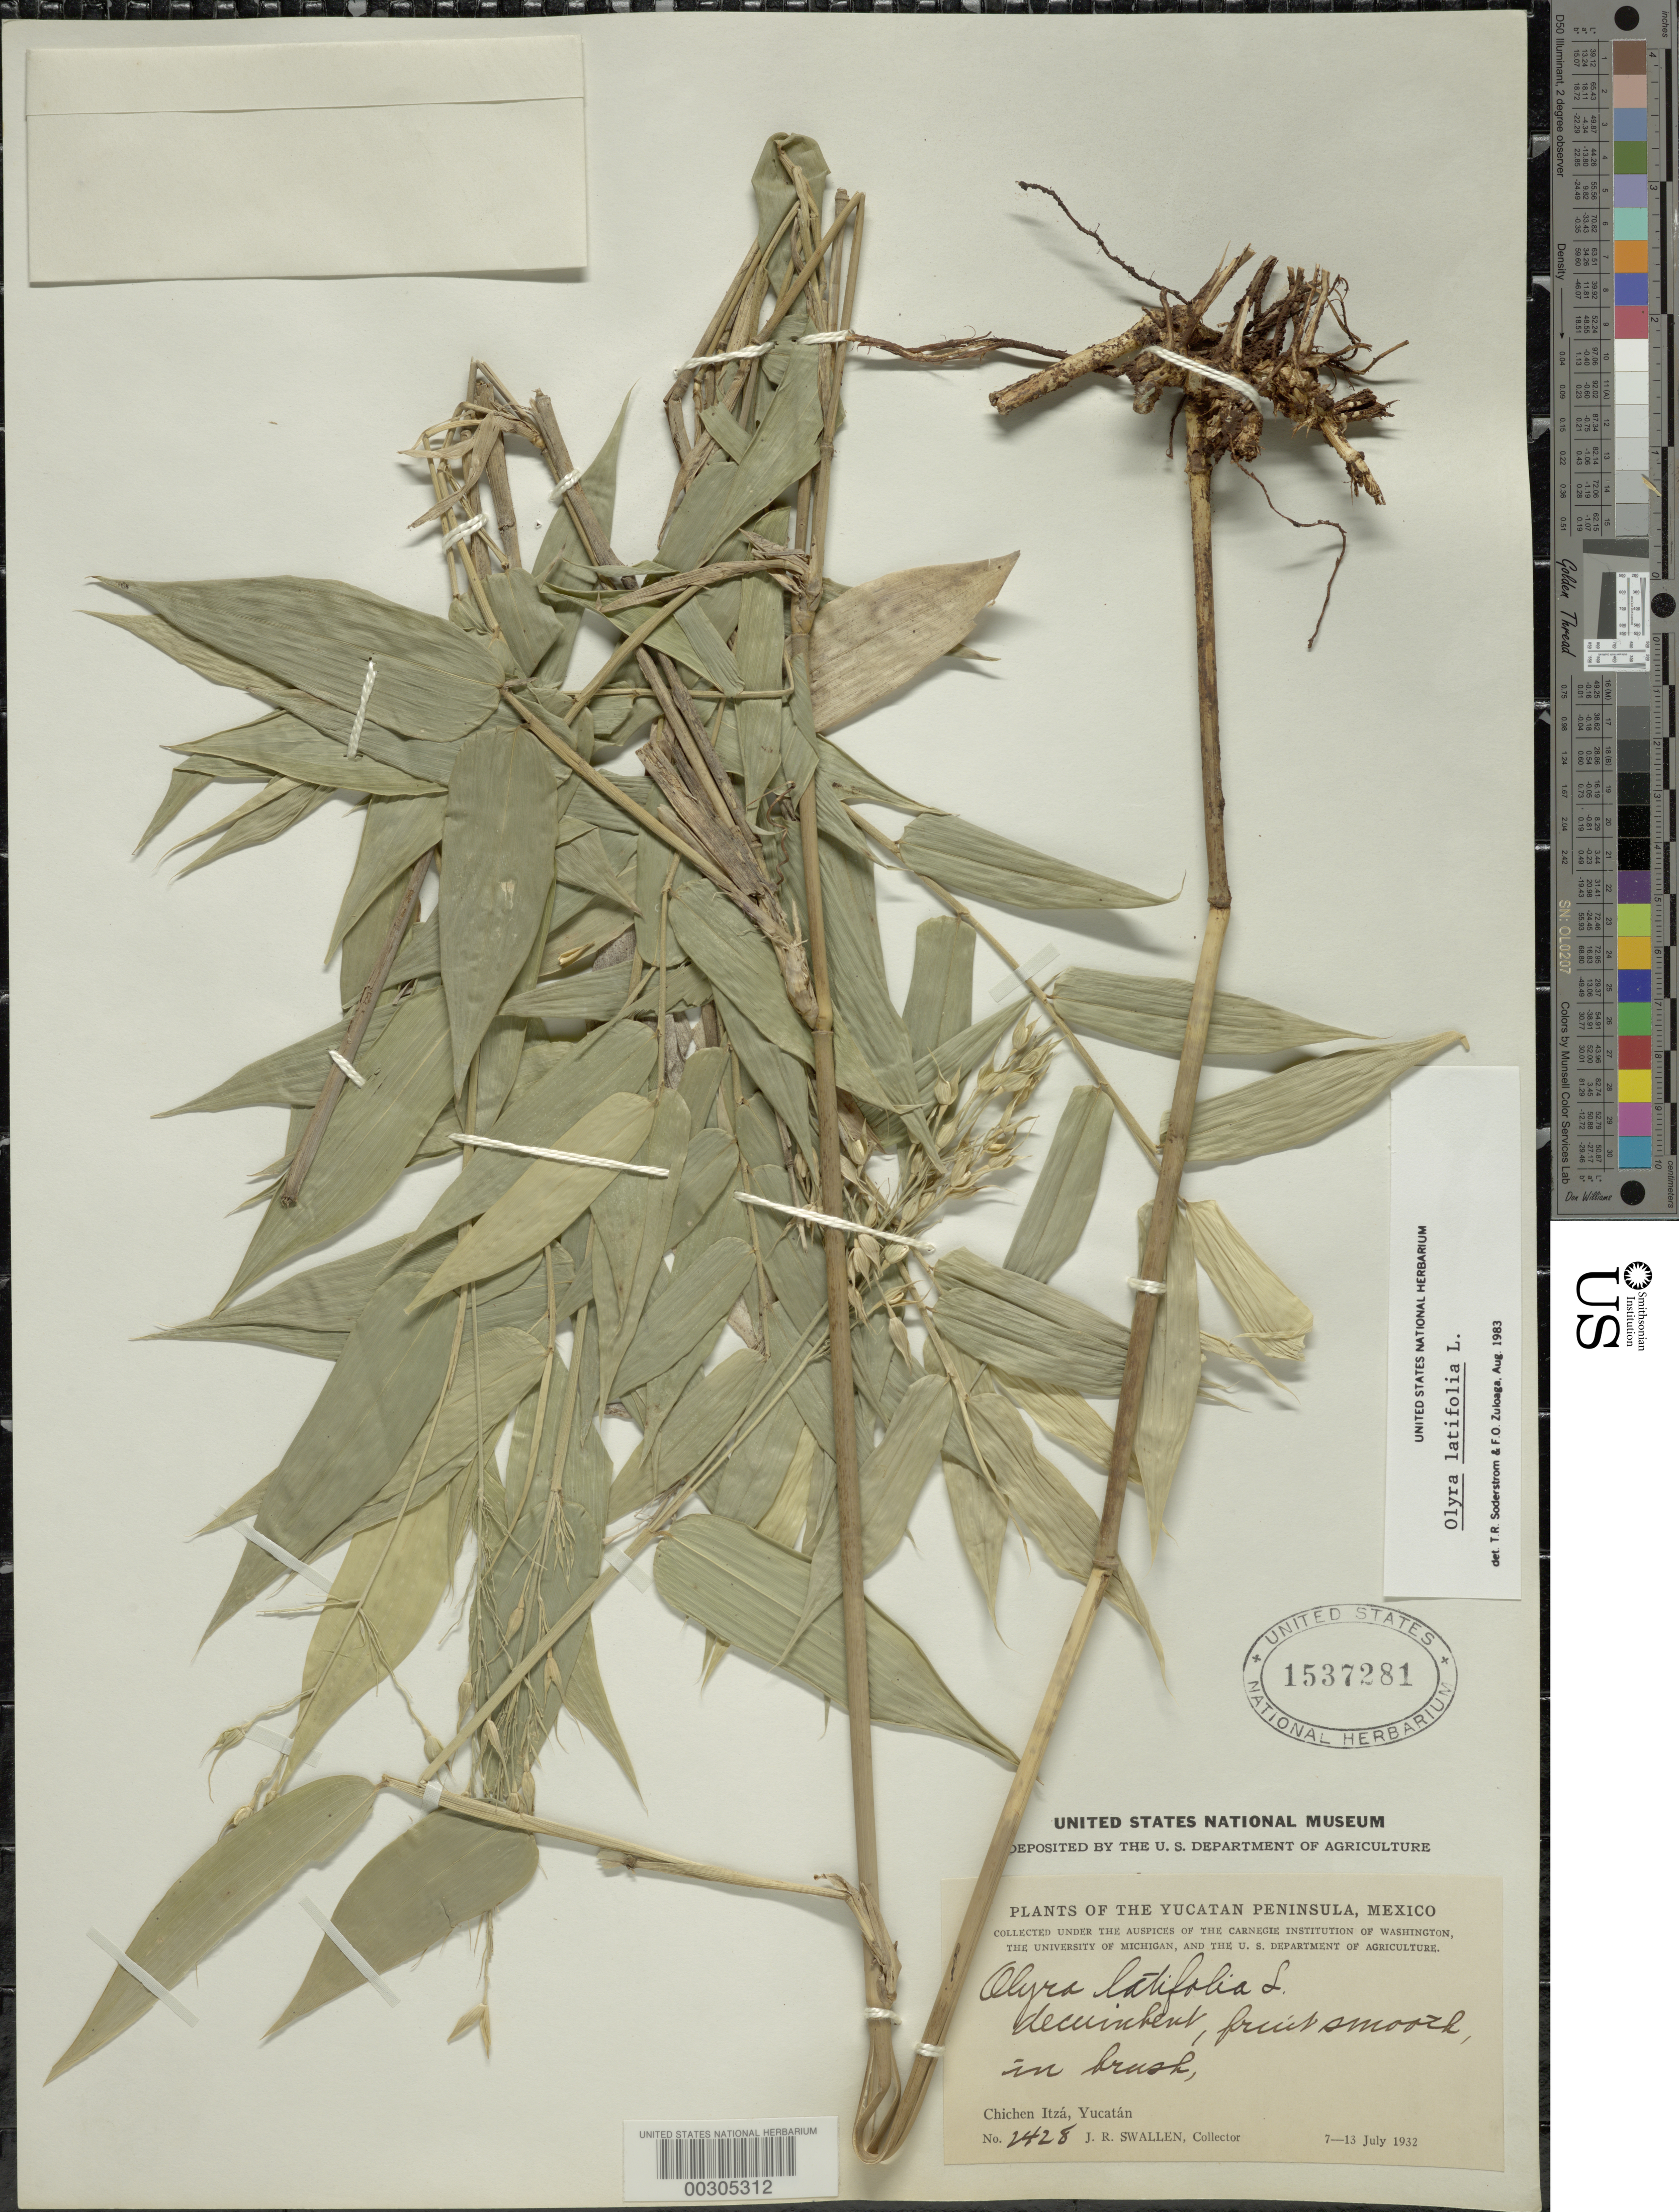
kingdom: Plantae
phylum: Tracheophyta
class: Liliopsida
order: Poales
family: Poaceae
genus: Olyra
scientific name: Olyra latifolia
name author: L.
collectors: J. R. Swallen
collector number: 2428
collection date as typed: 07 Jul 1932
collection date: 1932-07-07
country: Mexico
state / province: Yucatán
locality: Chichen itza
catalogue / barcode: US 1537281